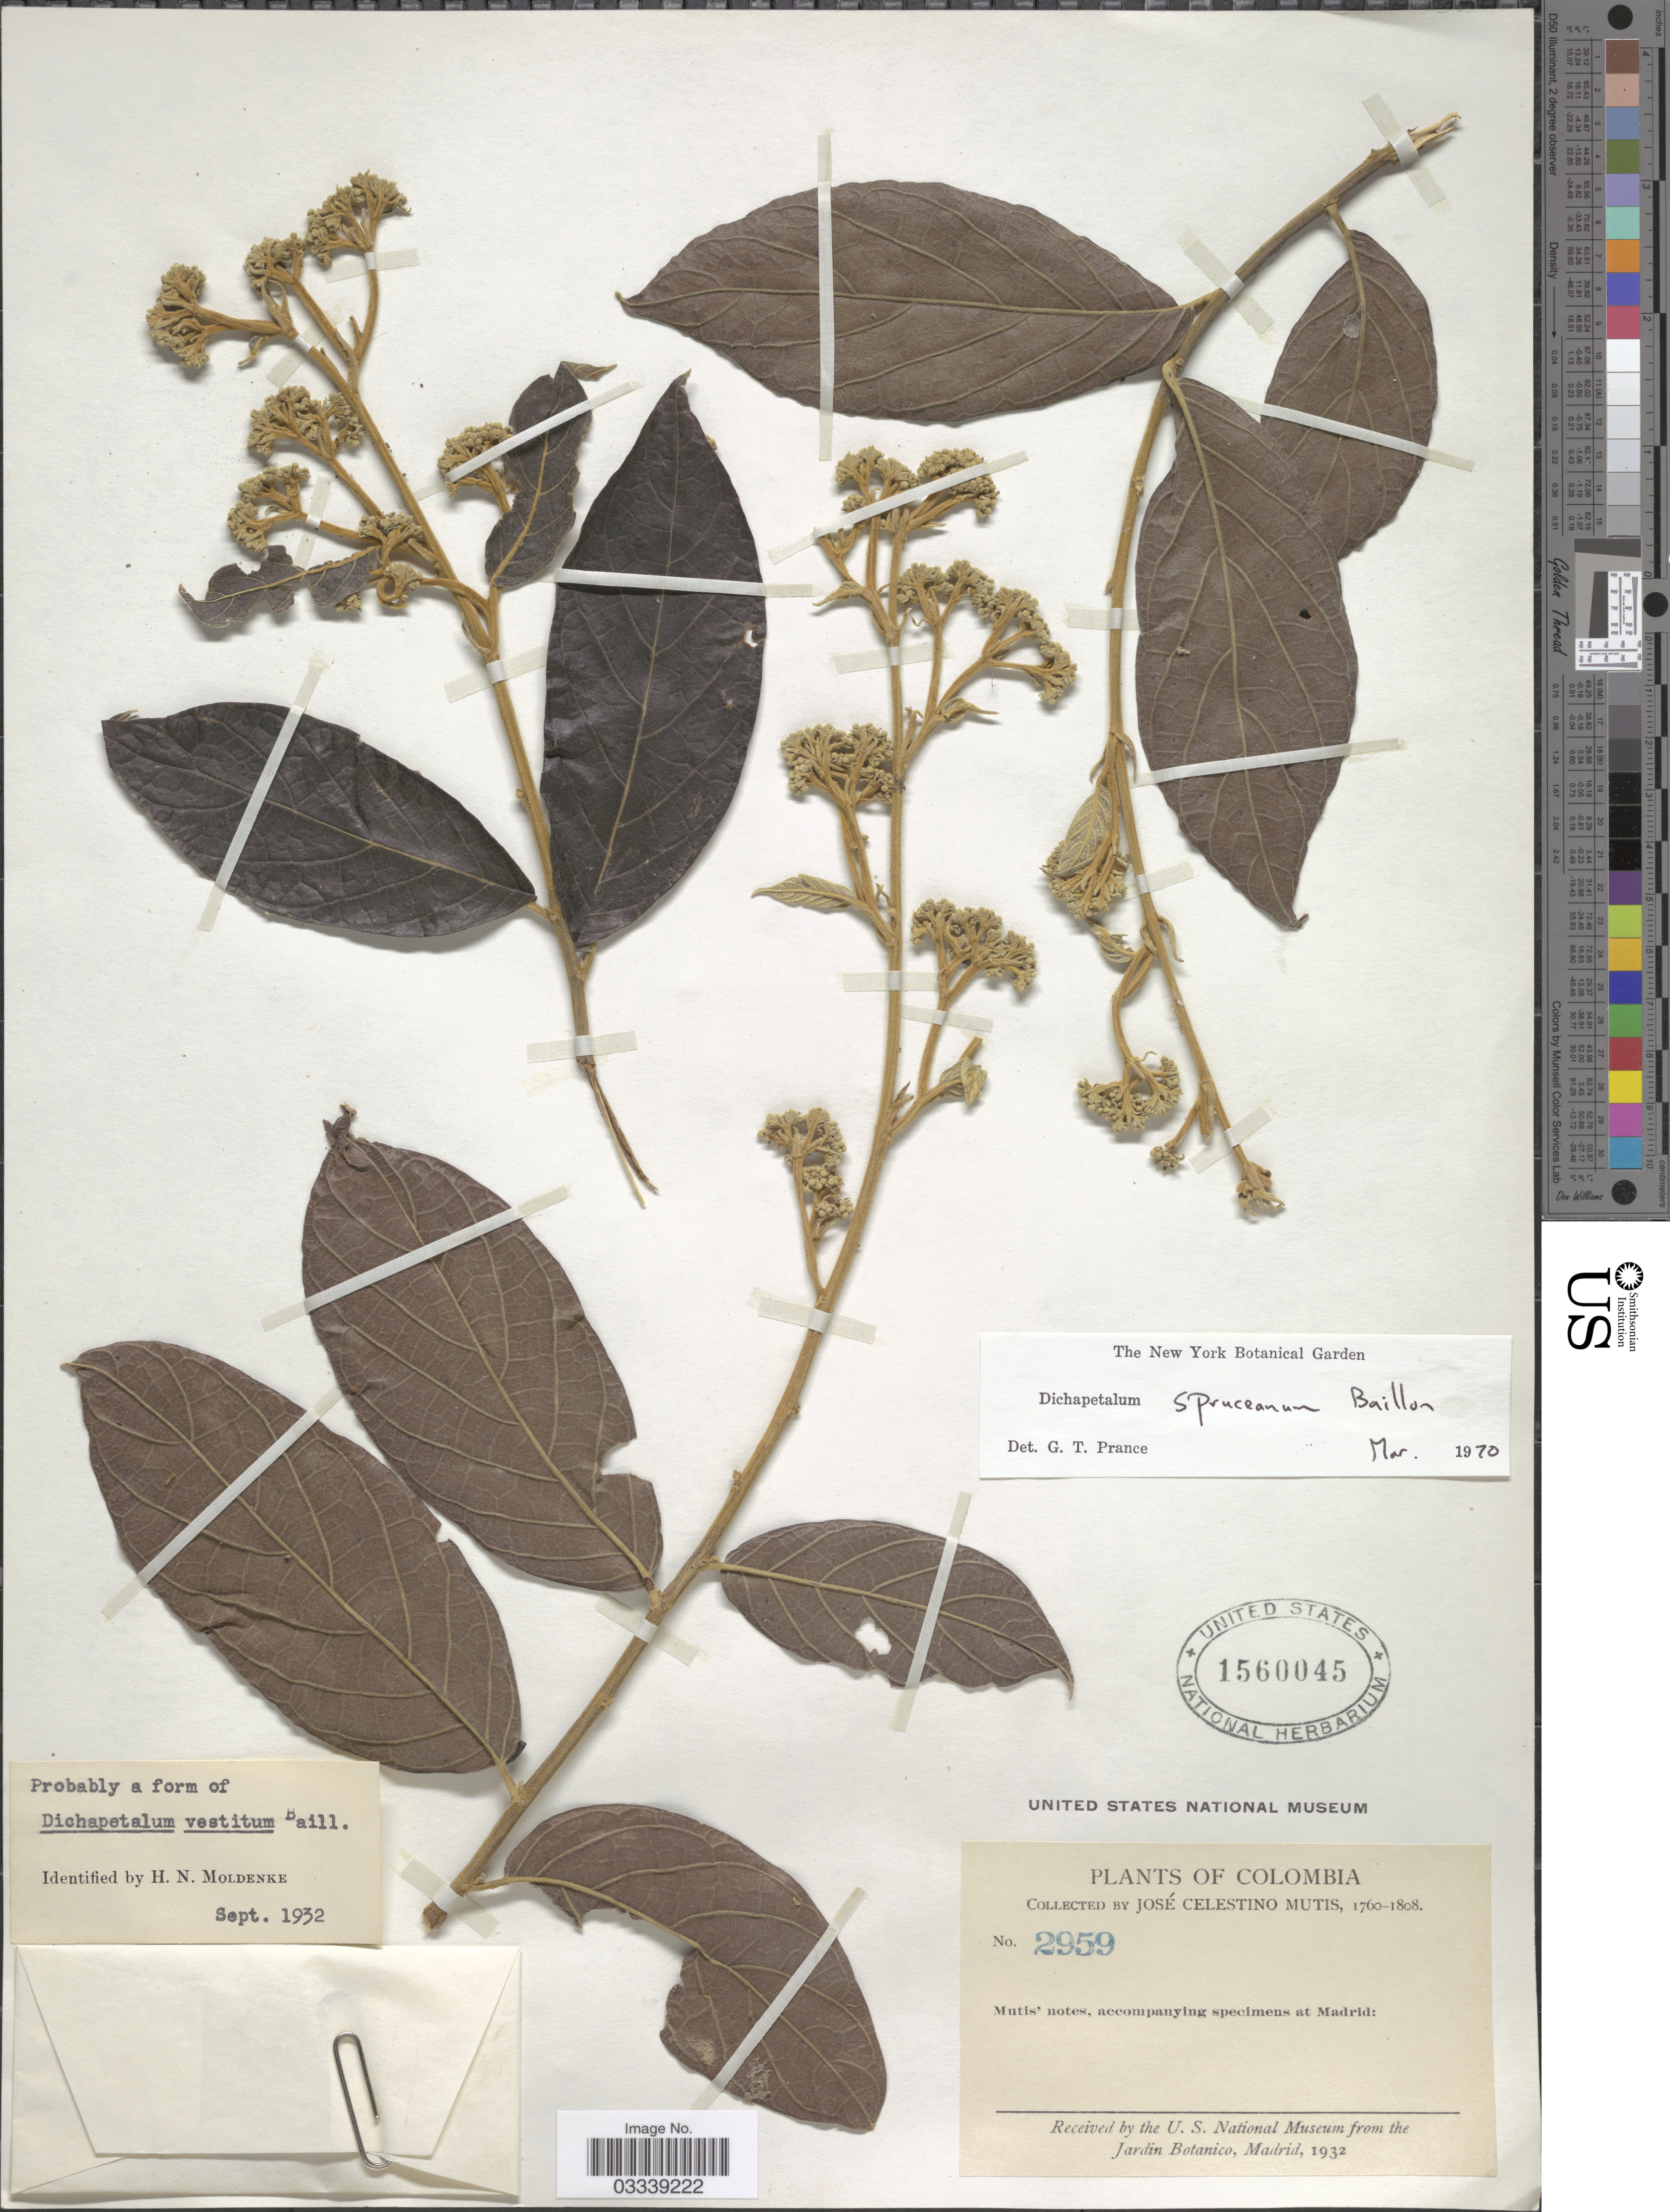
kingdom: Plantae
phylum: Tracheophyta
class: Magnoliopsida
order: Malpighiales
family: Dichapetalaceae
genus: Dichapetalum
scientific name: Dichapetalum spruceanum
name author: Baill.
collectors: J. C. B. Mutis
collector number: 2959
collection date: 1760/1808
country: Colombia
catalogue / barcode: US 1560045